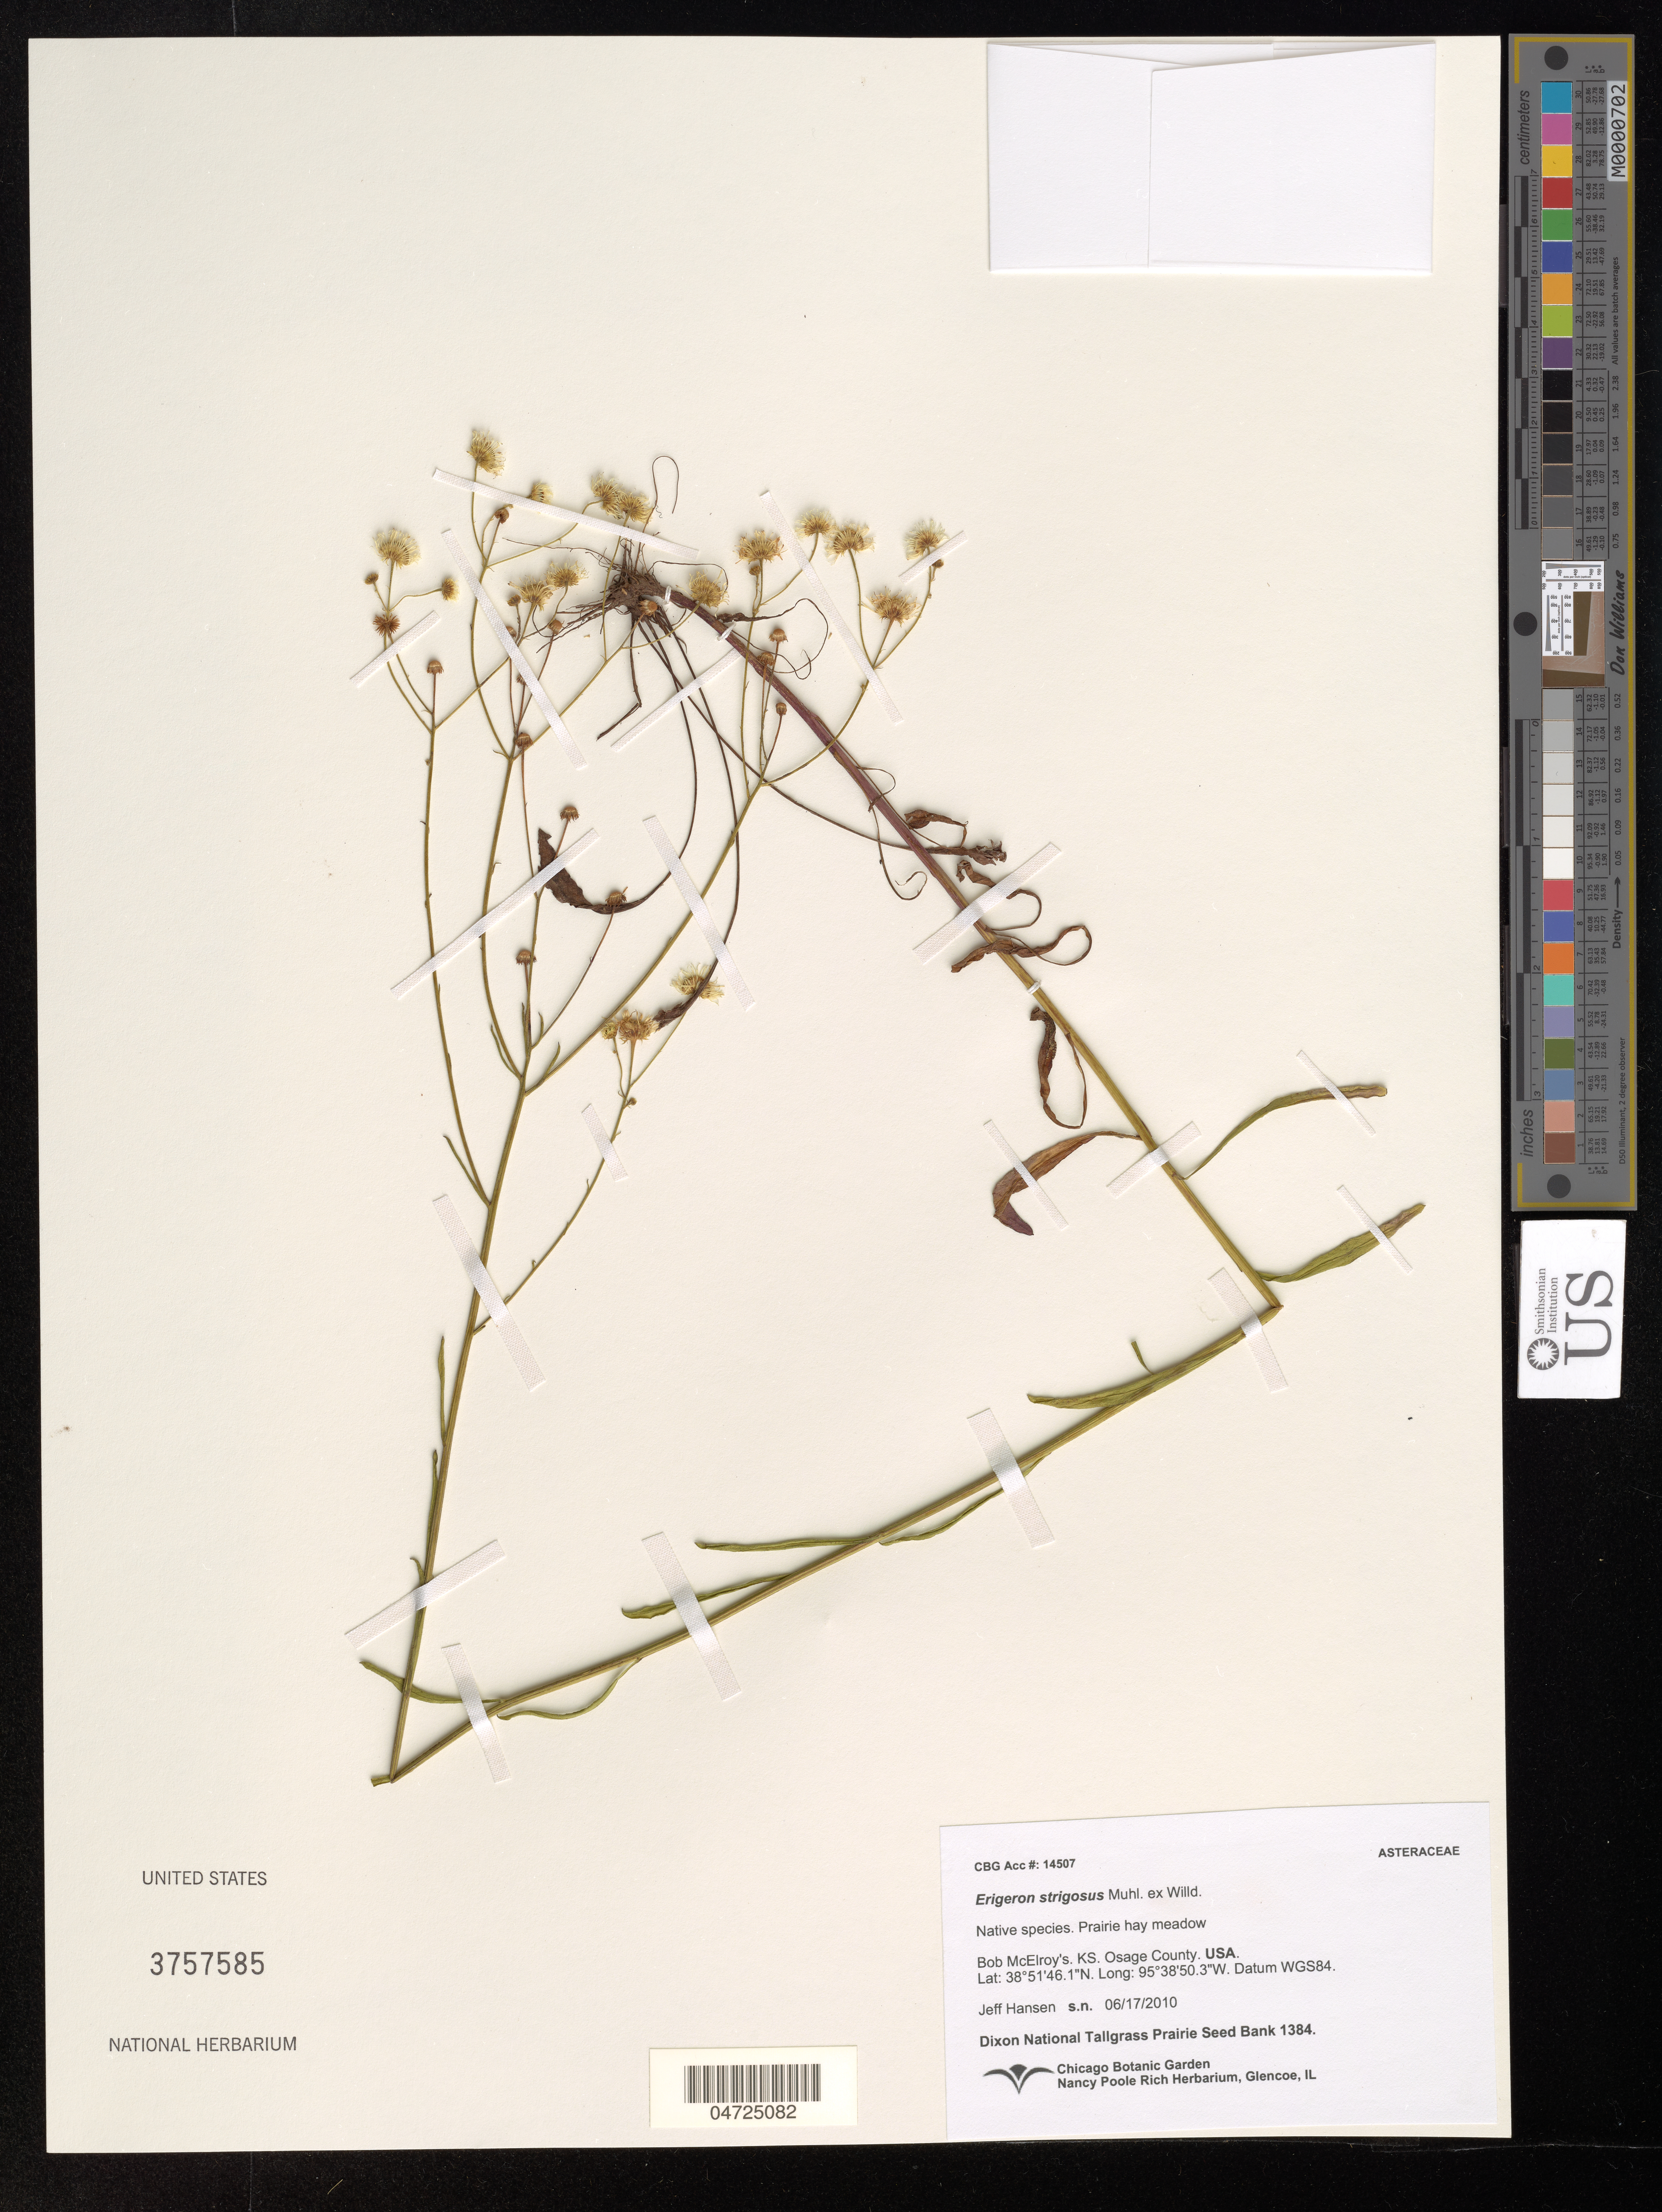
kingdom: Plantae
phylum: Tracheophyta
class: Magnoliopsida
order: Asterales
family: Asteraceae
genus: Erigeron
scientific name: Erigeron strigosus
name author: Muhl. ex Willd.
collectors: J. Hansen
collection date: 2010-06-17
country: United States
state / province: Kansas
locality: Bob McElroy's. Osage County. Datum WGS84.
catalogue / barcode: US 3757585